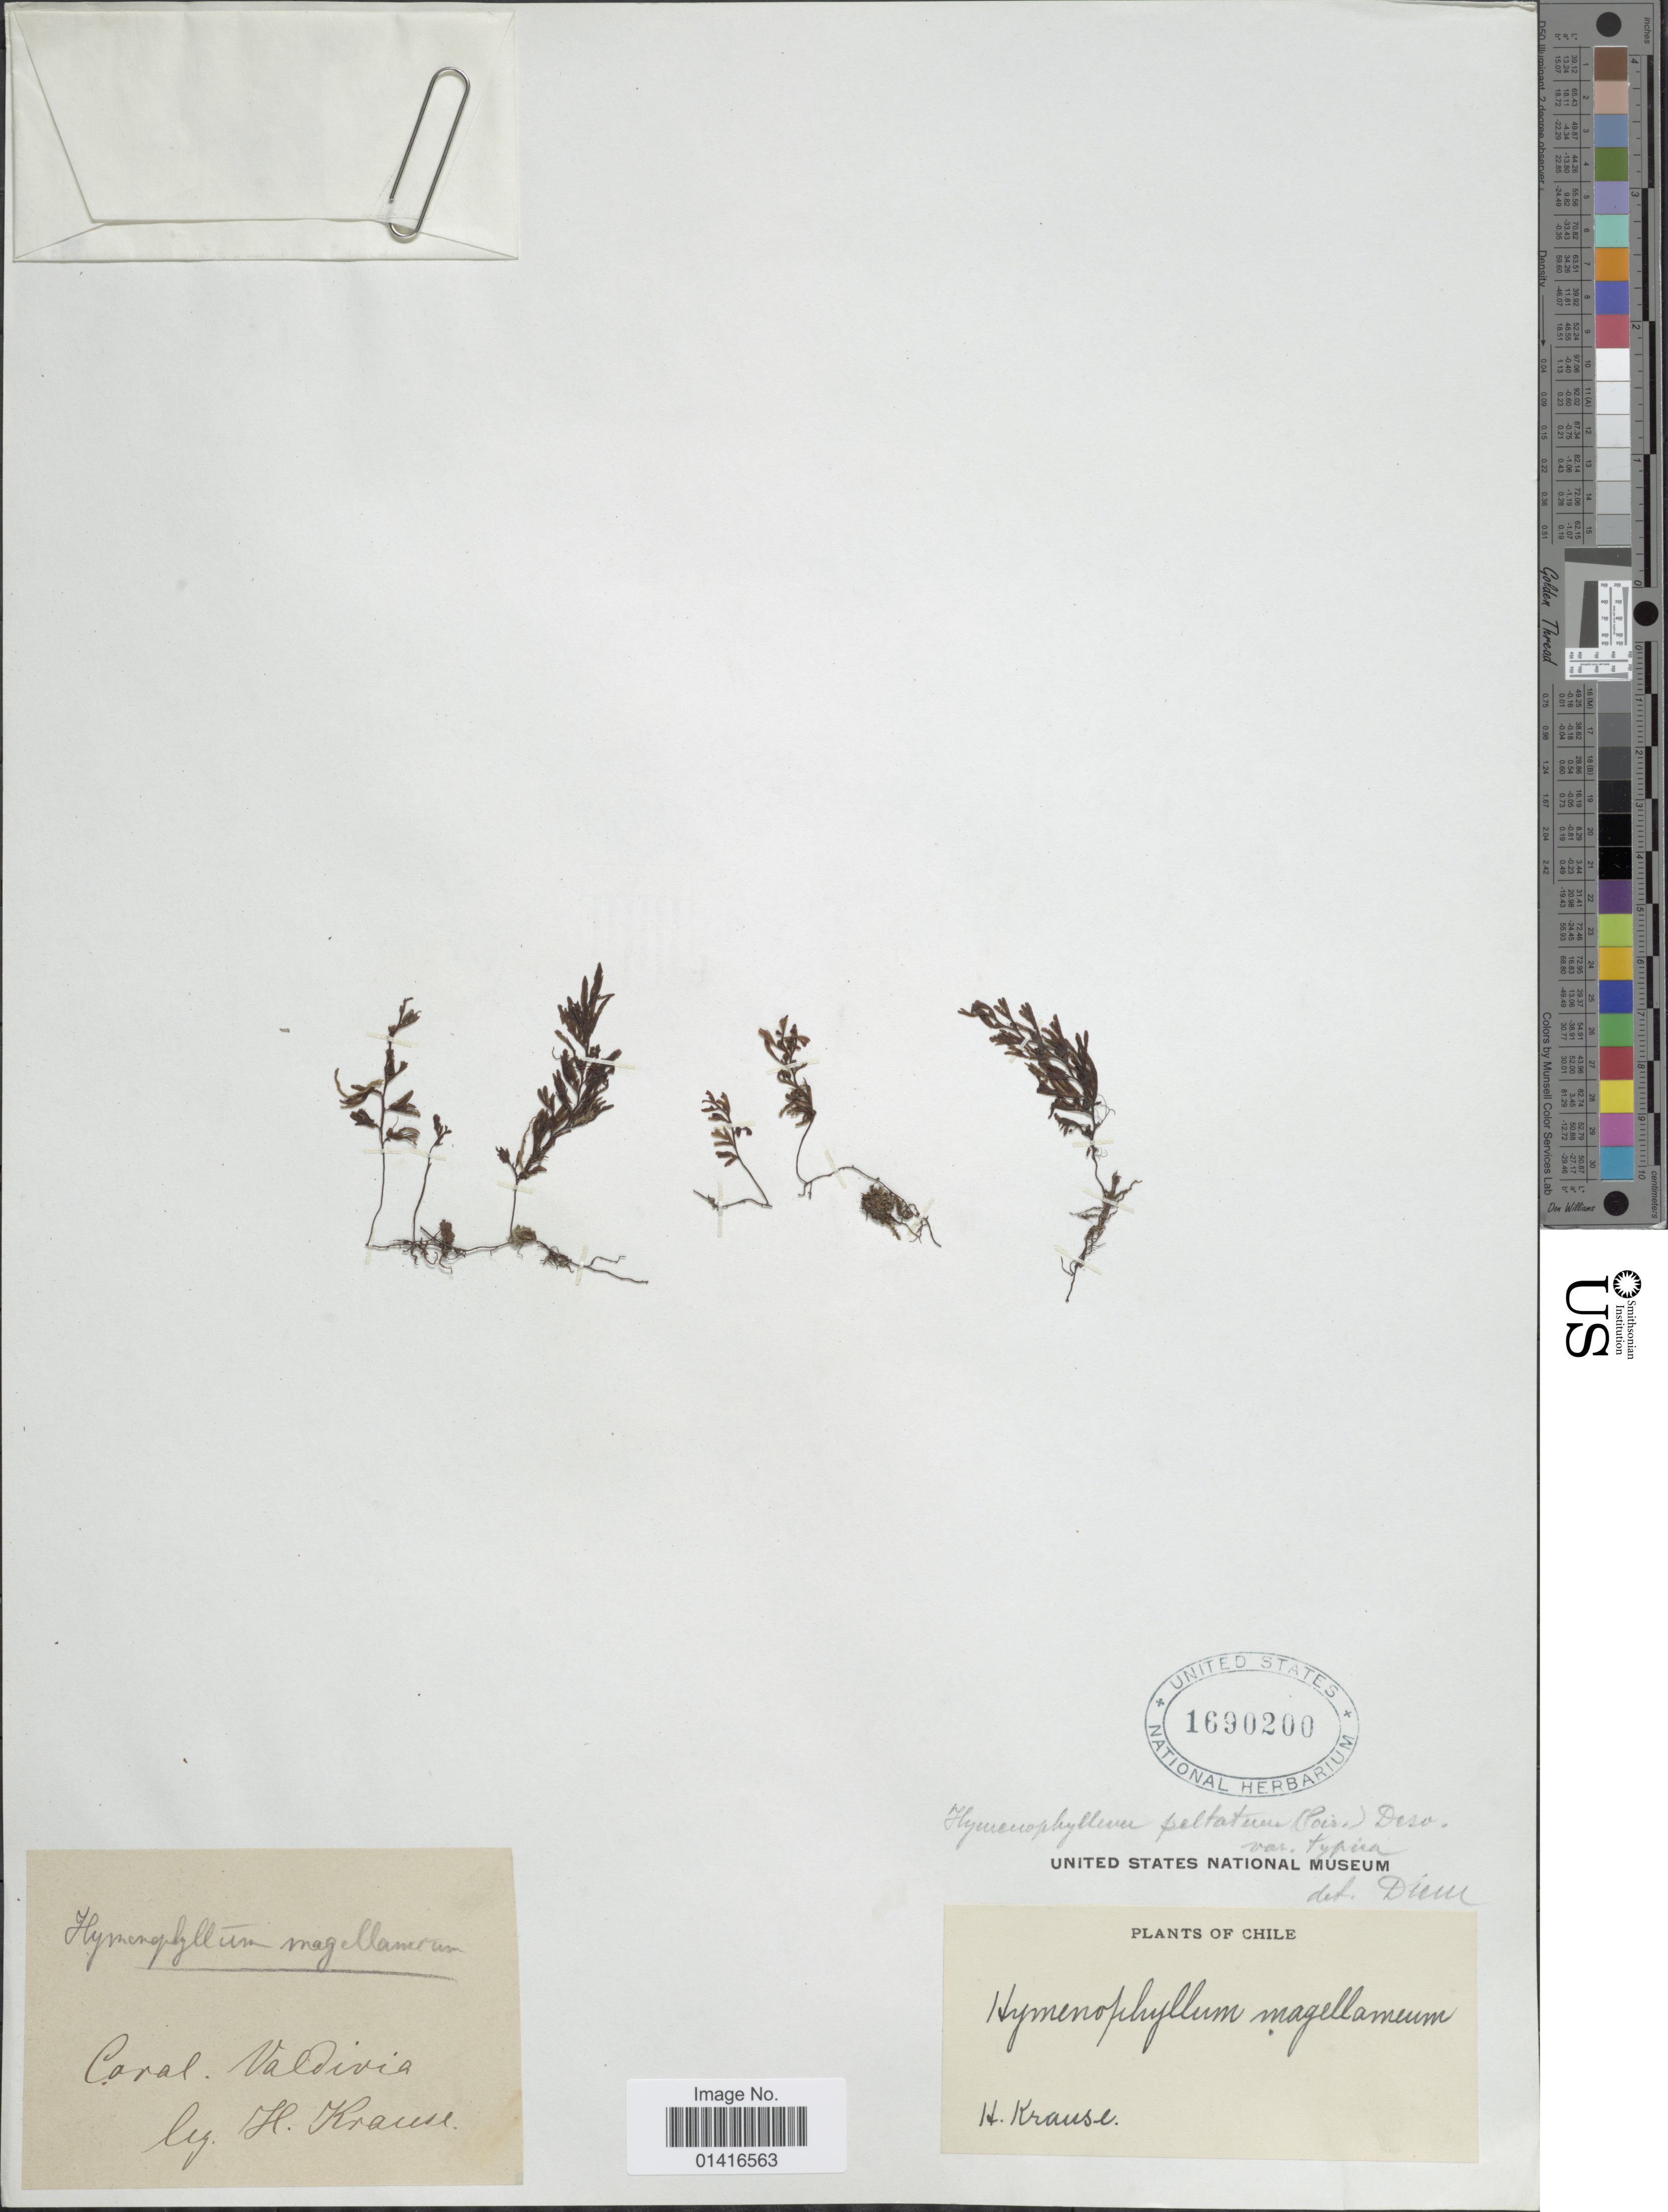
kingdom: Plantae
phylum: Tracheophyta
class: Polypodiopsida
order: Hymenophyllales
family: Hymenophyllaceae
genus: Hymenophyllum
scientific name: Hymenophyllum peltatum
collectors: H. Krause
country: Chile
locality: Coral Valdivia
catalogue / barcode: US 1690200